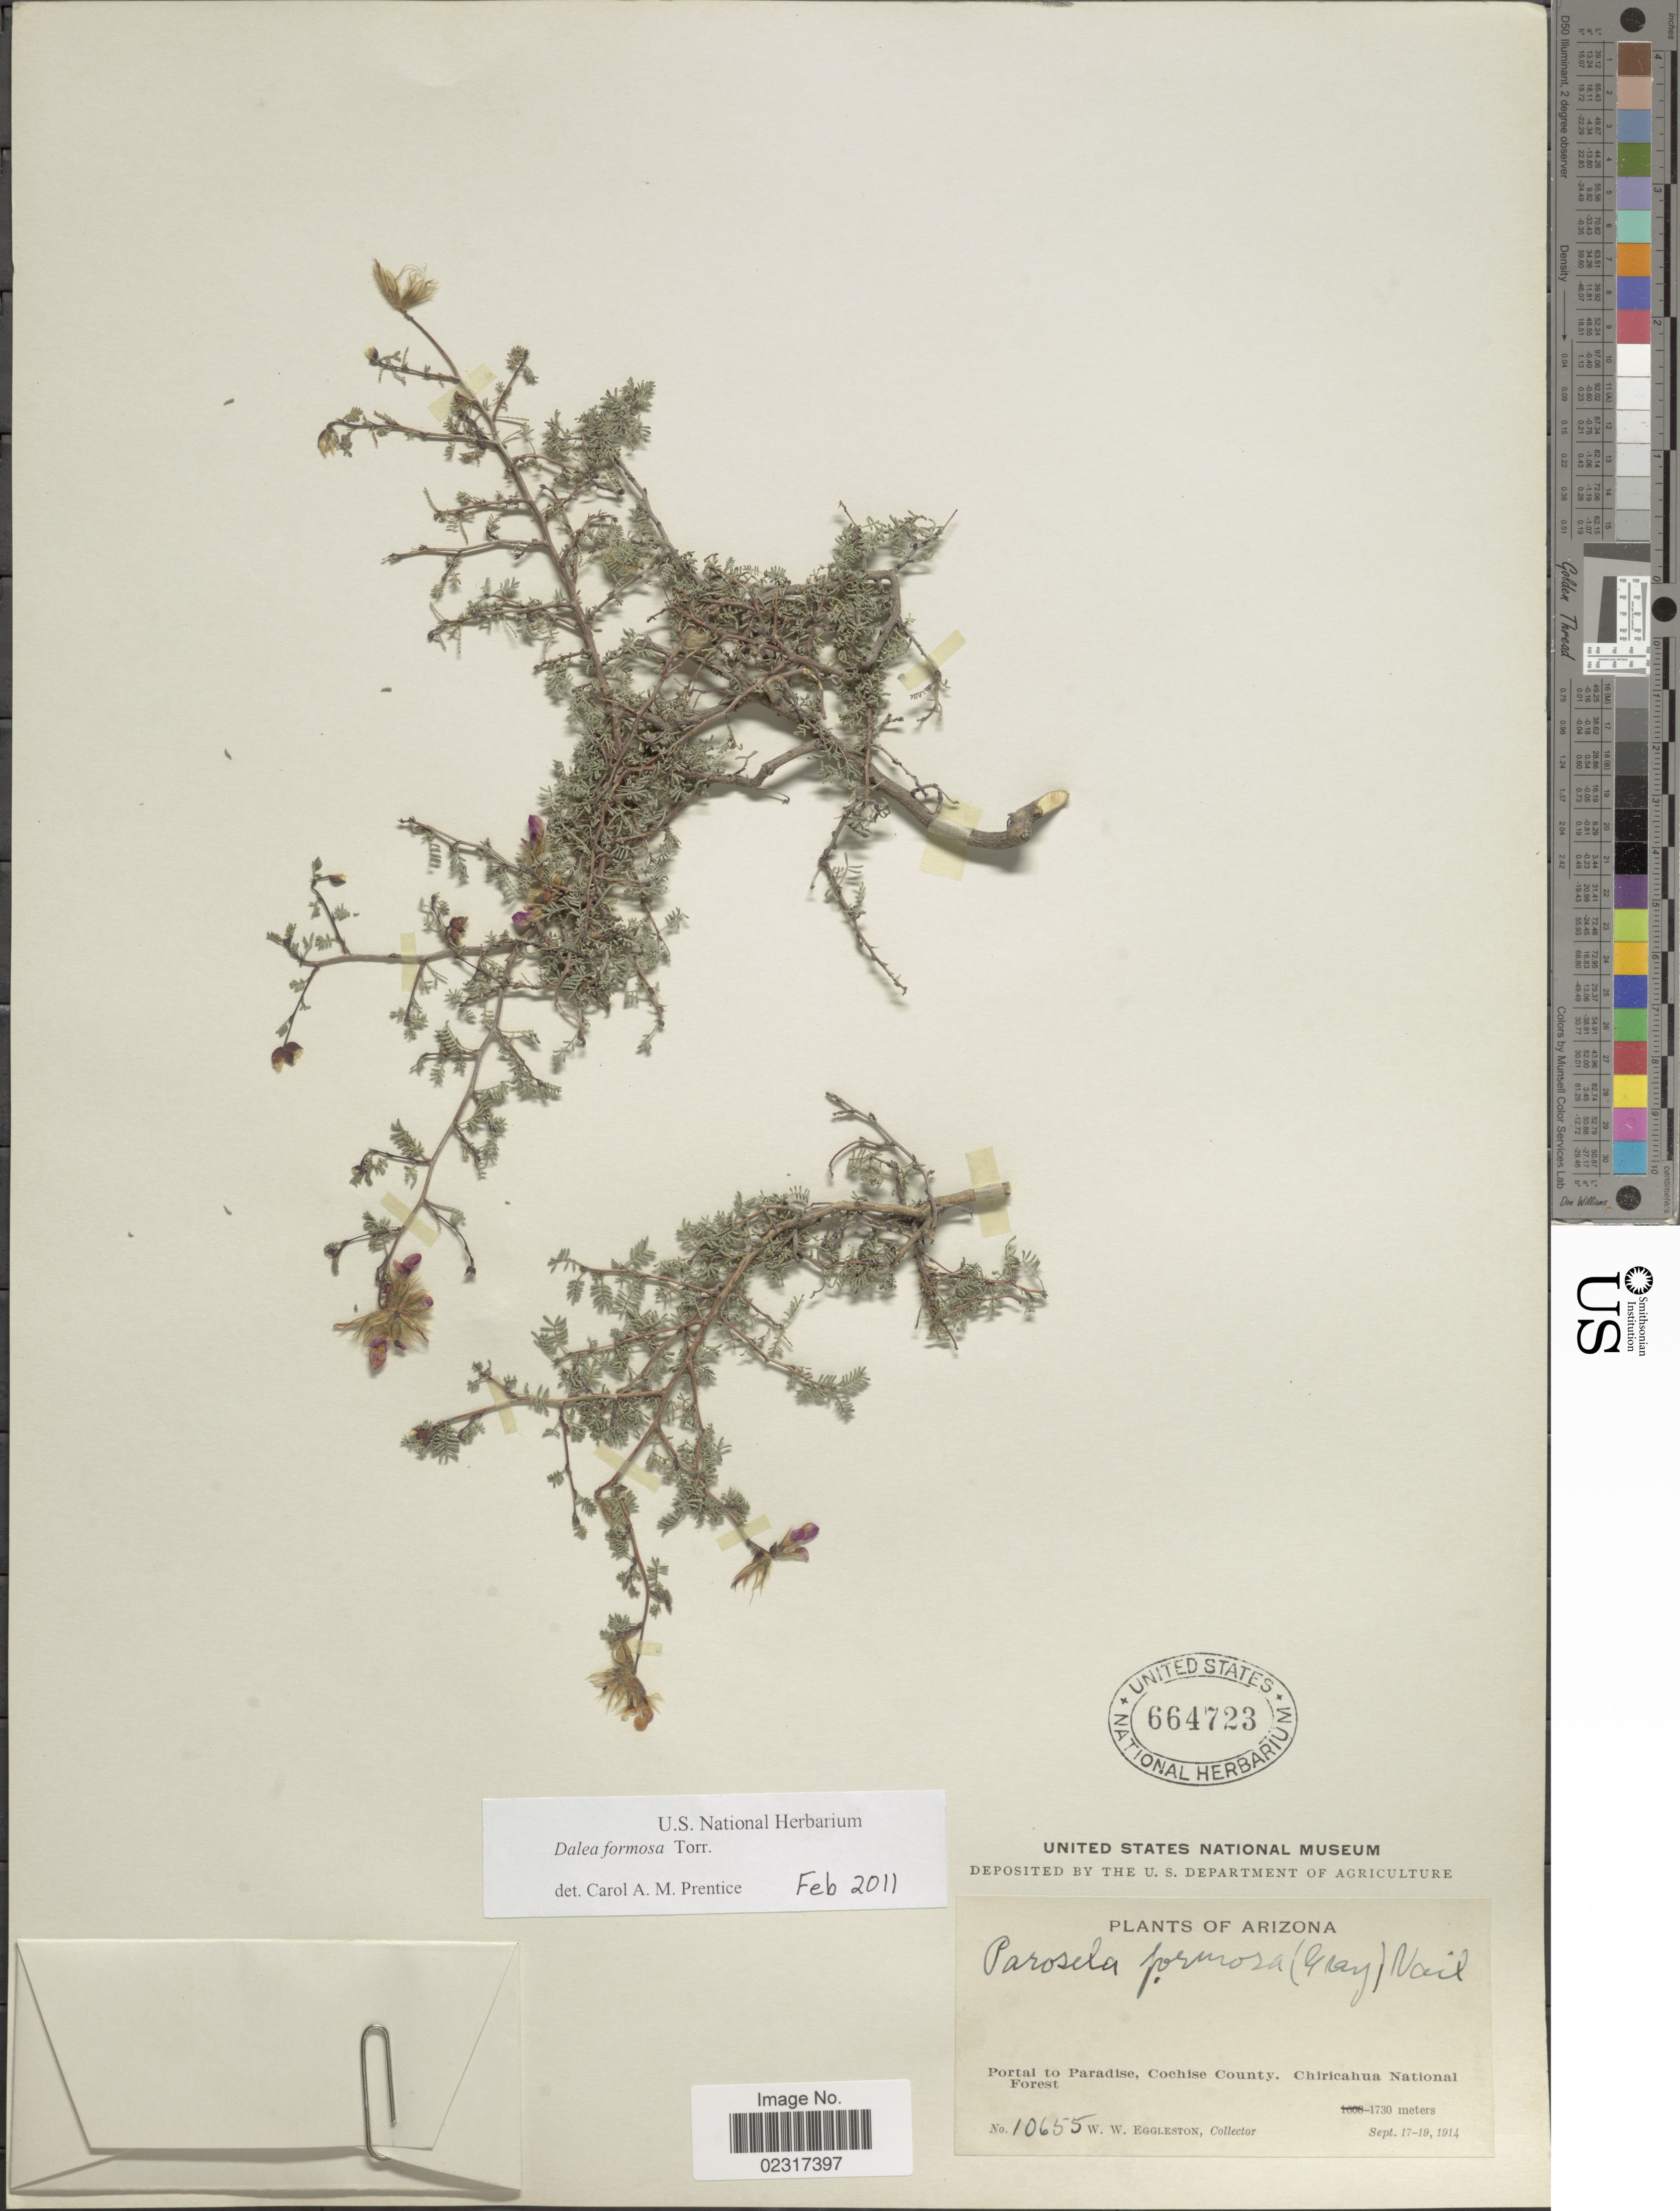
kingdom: Plantae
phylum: Tracheophyta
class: Magnoliopsida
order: Fabales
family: Fabaceae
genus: Dalea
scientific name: Dalea formosa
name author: Torr.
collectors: W. W. Eggleston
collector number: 10655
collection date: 1914-09-17/1914-09-19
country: United States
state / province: Arizona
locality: Portal to Paradise, Cochise County, Chiricahua National Forest.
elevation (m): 1730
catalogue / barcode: US 664723